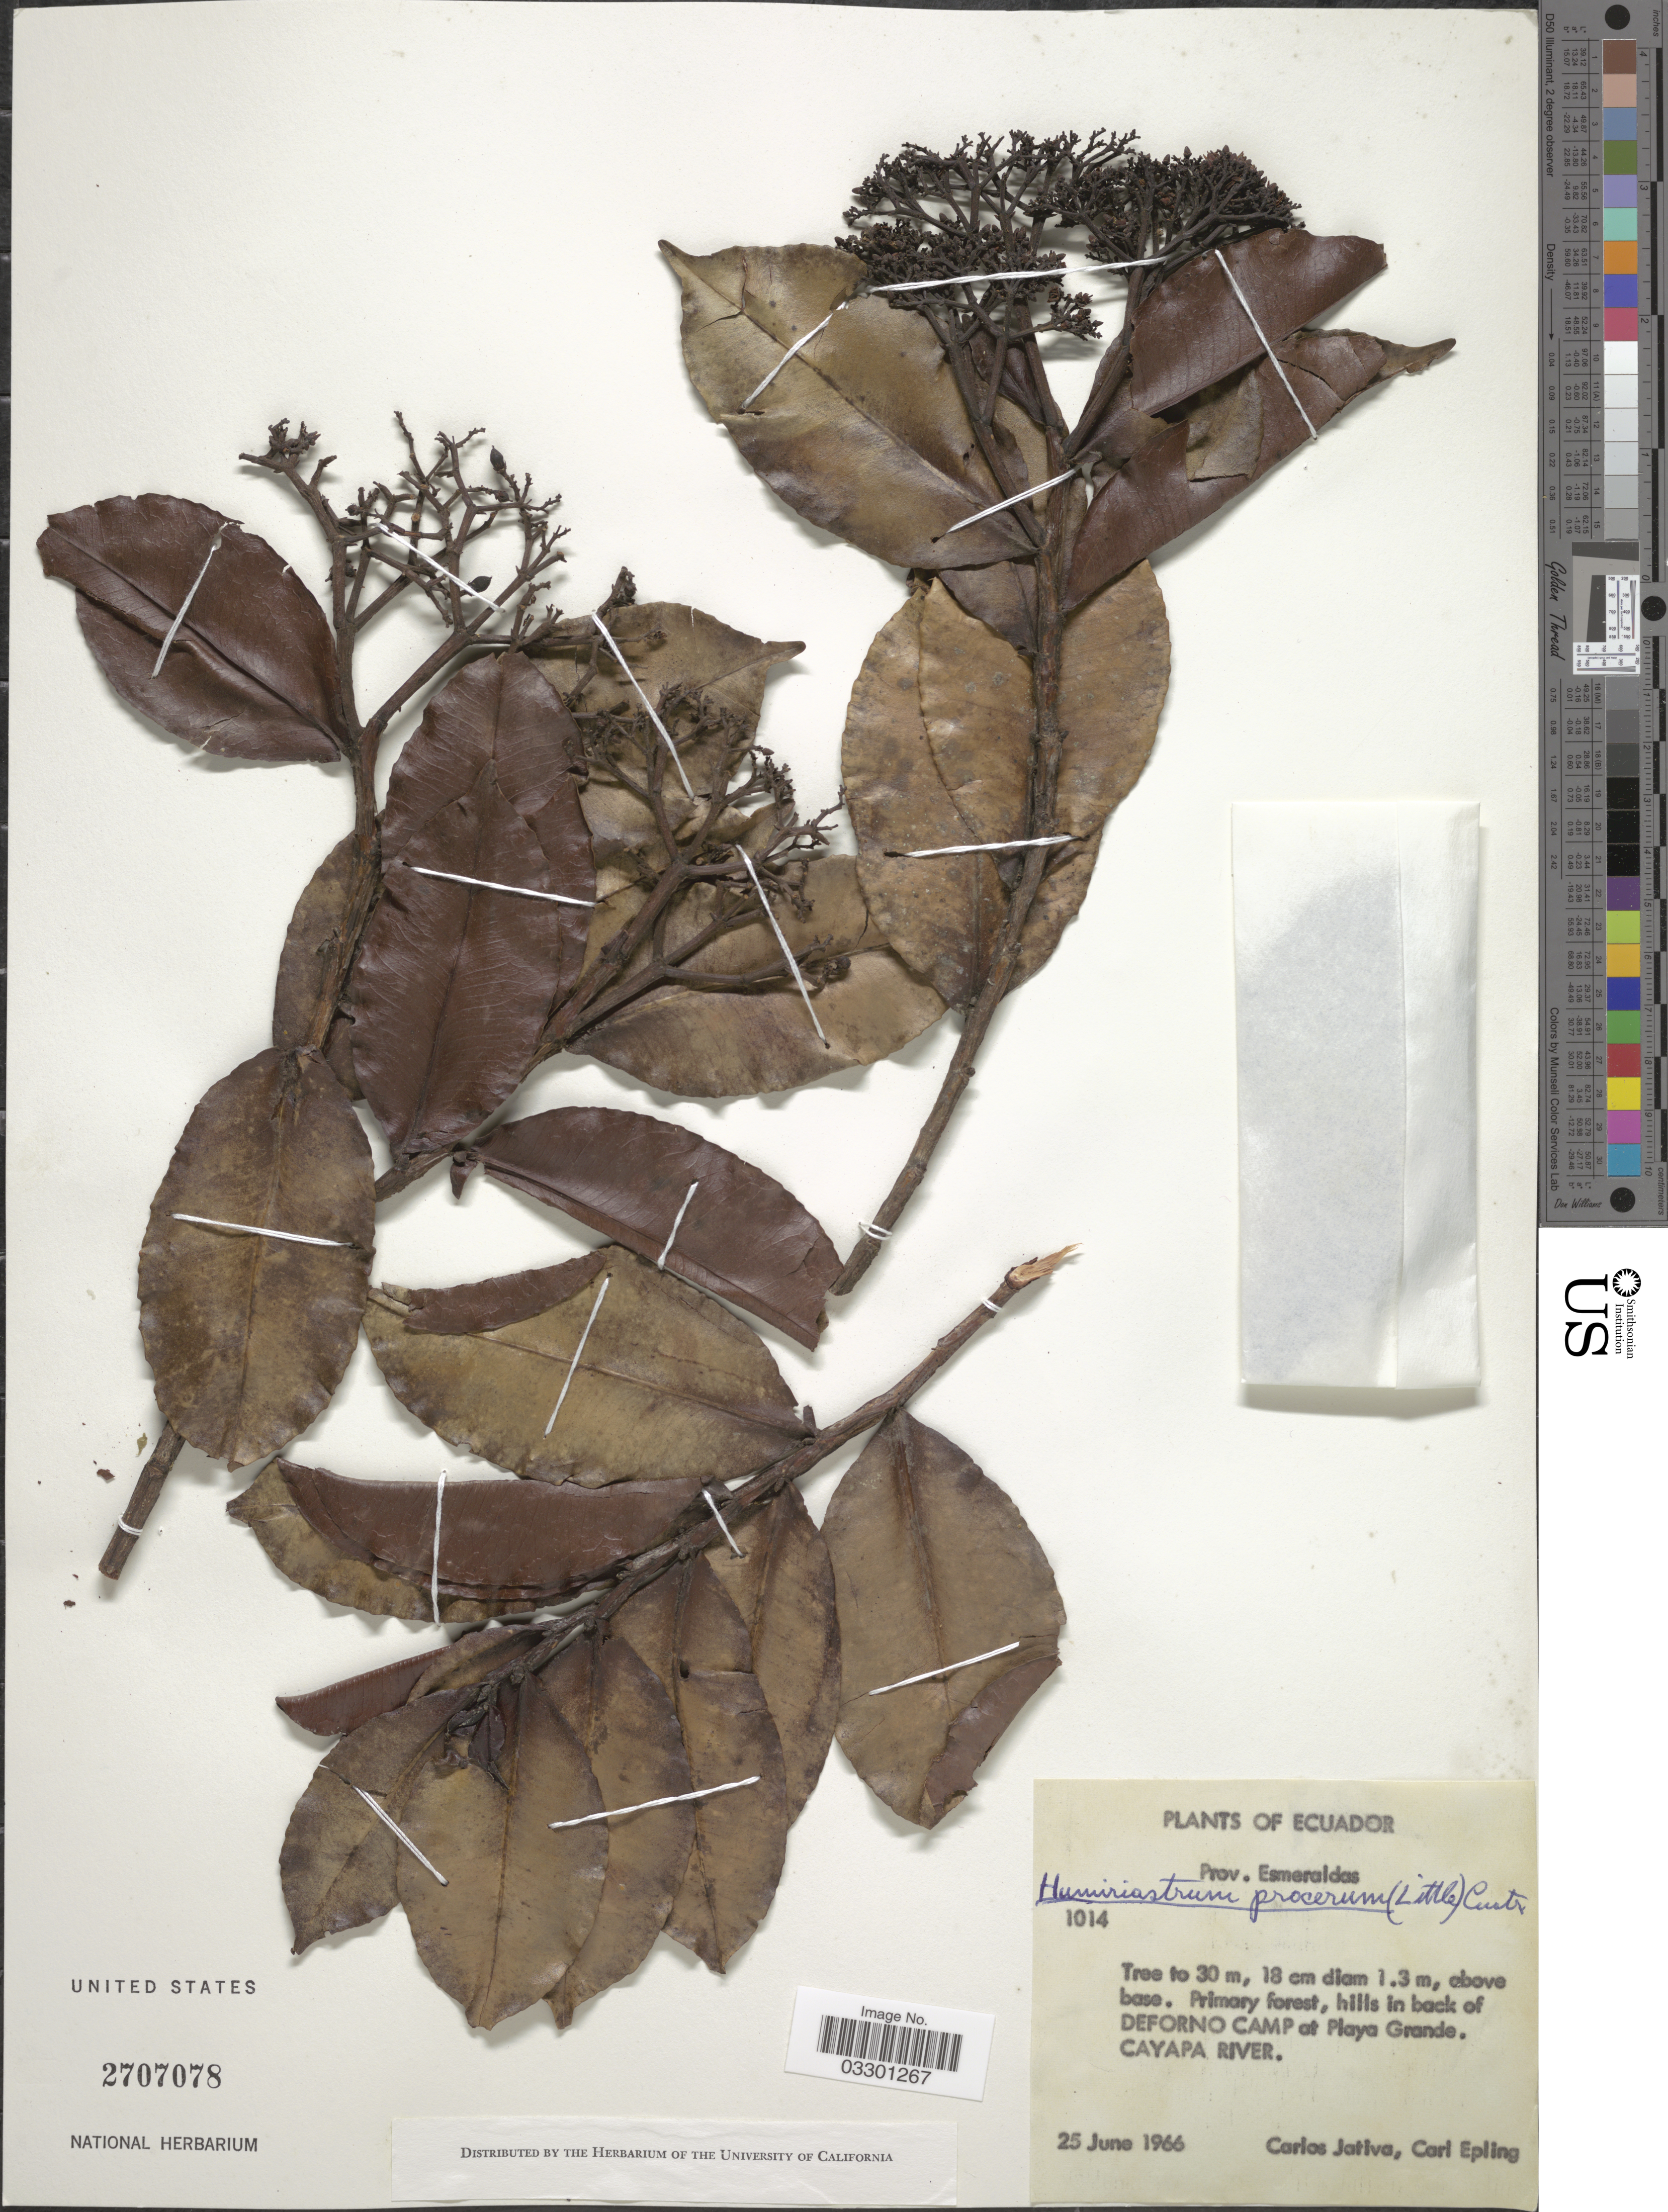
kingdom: Plantae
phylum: Tracheophyta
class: Magnoliopsida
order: Malpighiales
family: Humiriaceae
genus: Humiriastrum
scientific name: Humiriastrum procerum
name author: (Little) Cuatrec.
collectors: C. D. Játiva & C. C. Epling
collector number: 1014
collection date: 1966-06-25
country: Ecuador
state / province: Esmeraldas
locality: Hills in back of Deforno Camp at Playa Grande. Cayapa River.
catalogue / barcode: US 2707078